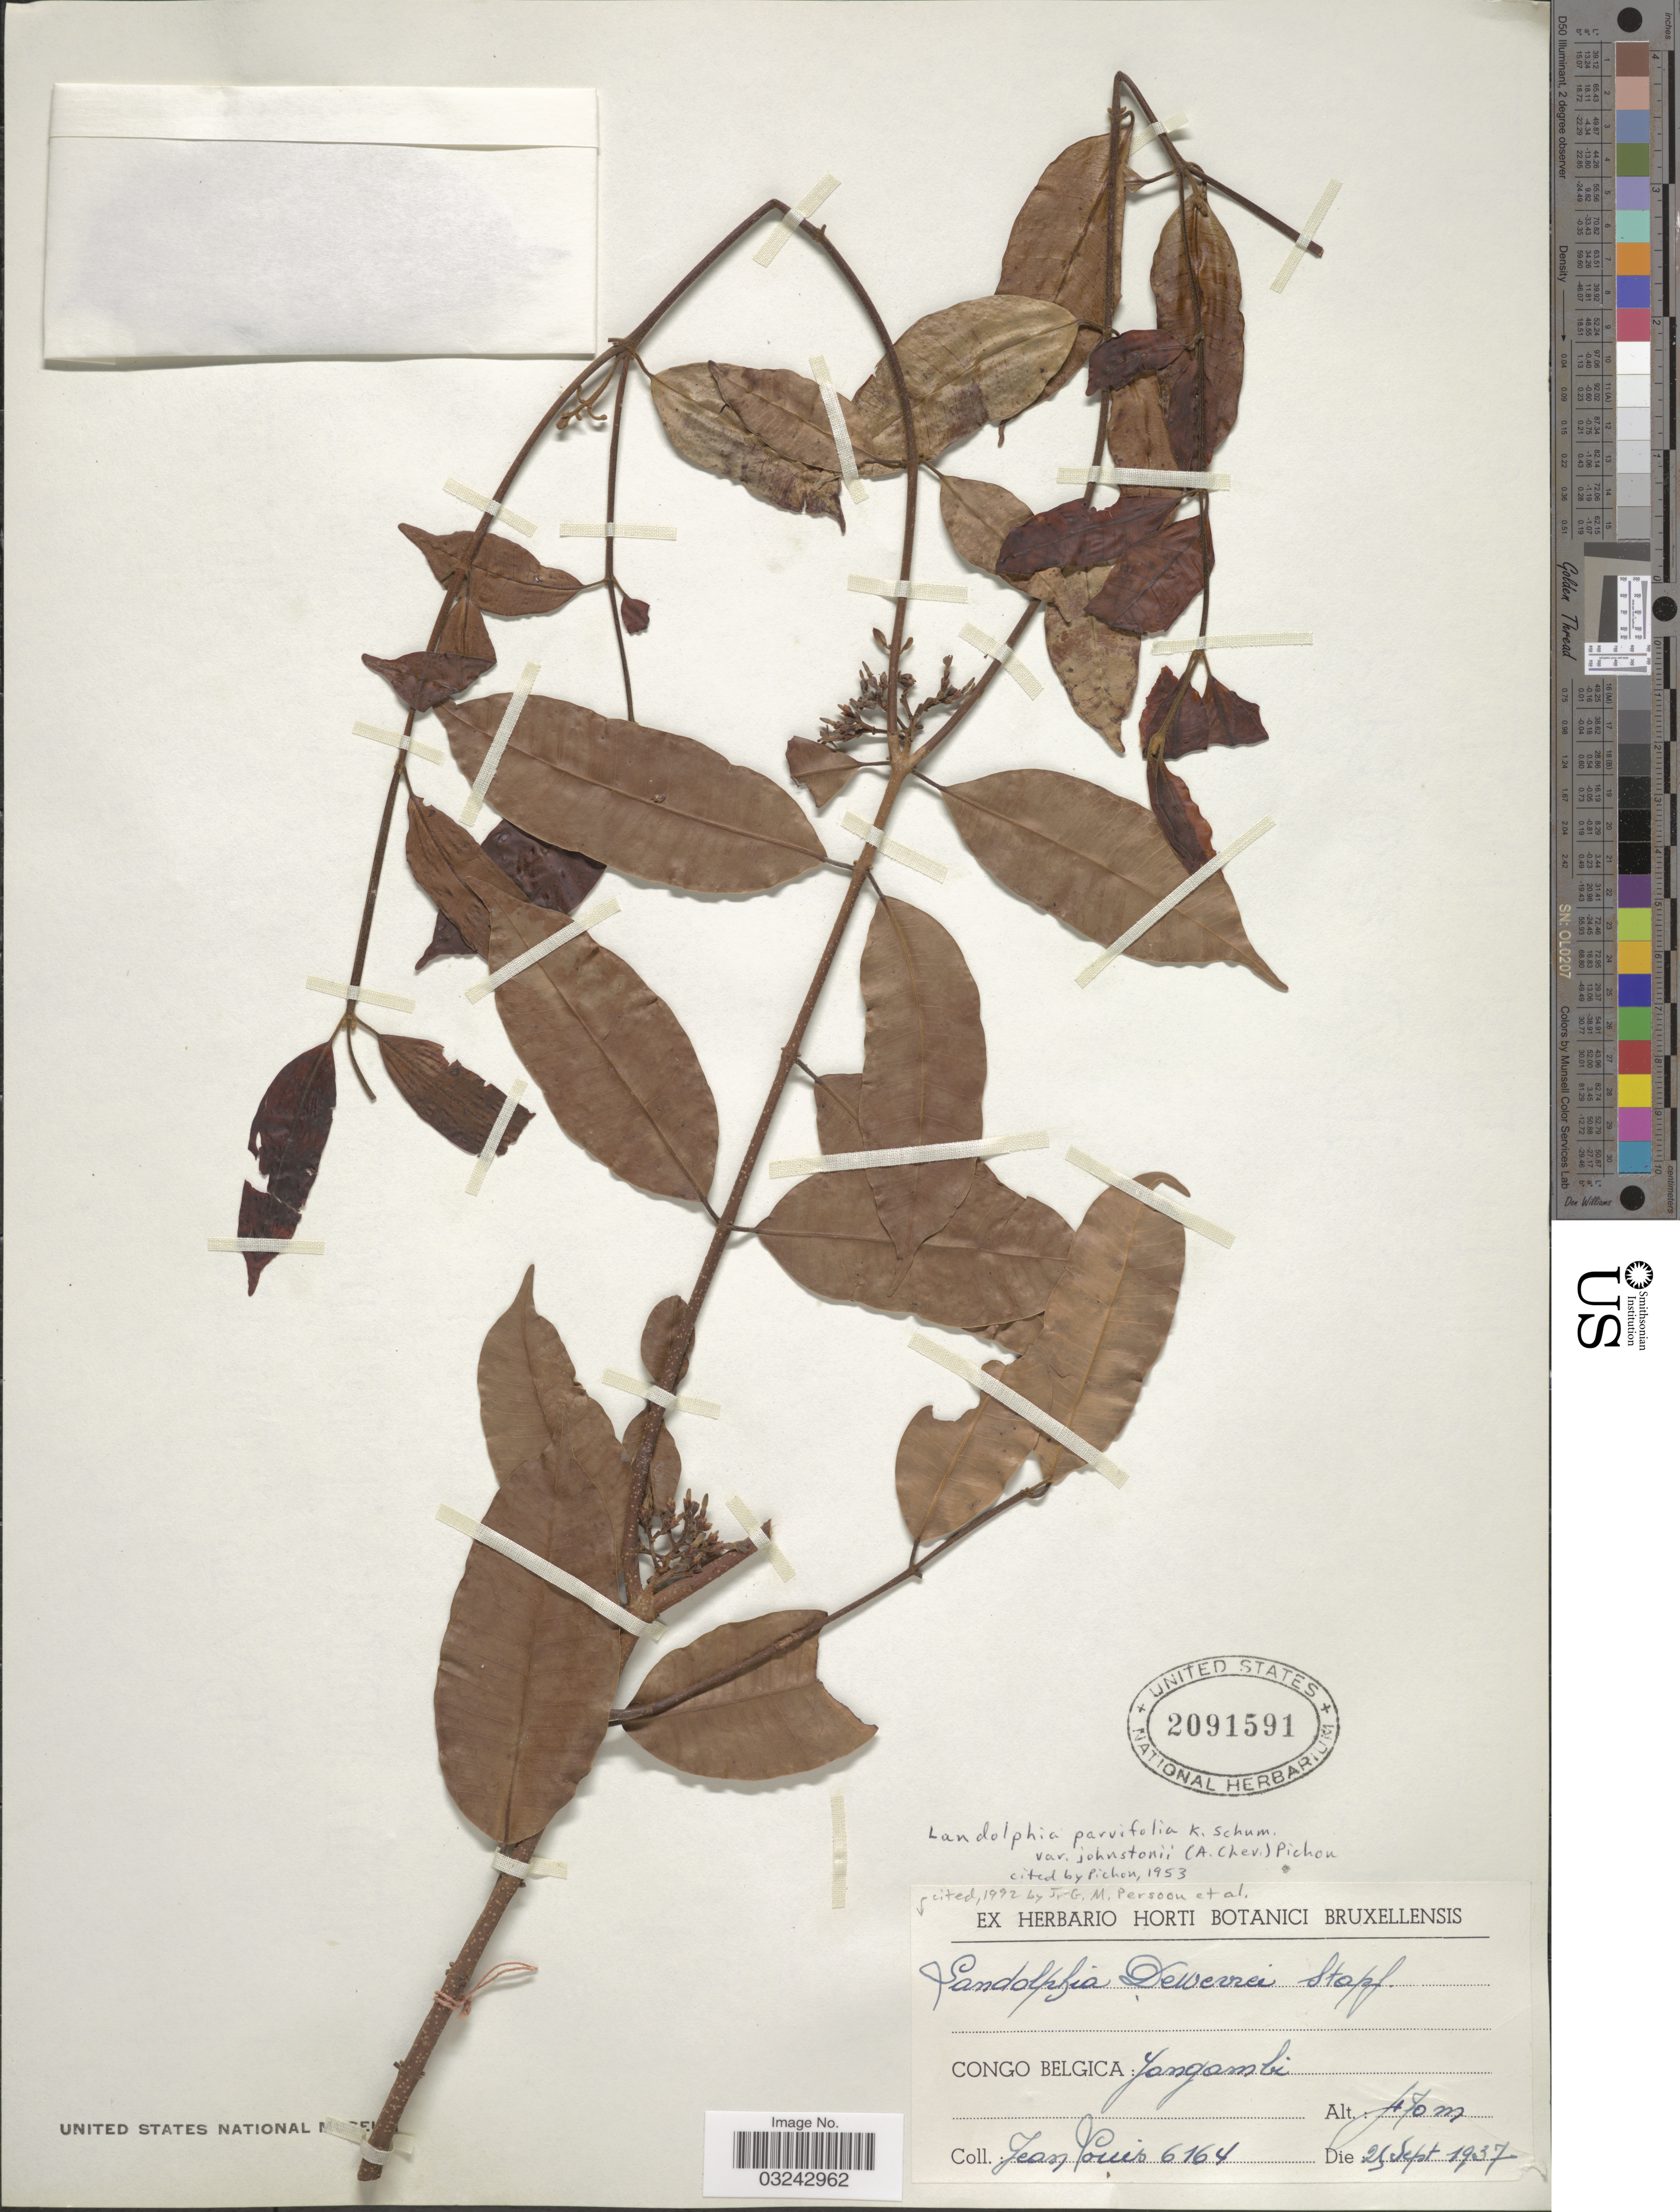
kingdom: Plantae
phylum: Tracheophyta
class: Magnoliopsida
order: Gentianales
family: Apocynaceae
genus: Landolphia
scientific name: Landolphia dewevrei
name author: Stapf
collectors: J. Louis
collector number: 6164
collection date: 1937-09-25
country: Congo, Democratic Republic of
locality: Yangambi.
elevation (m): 470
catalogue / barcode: US 2091591